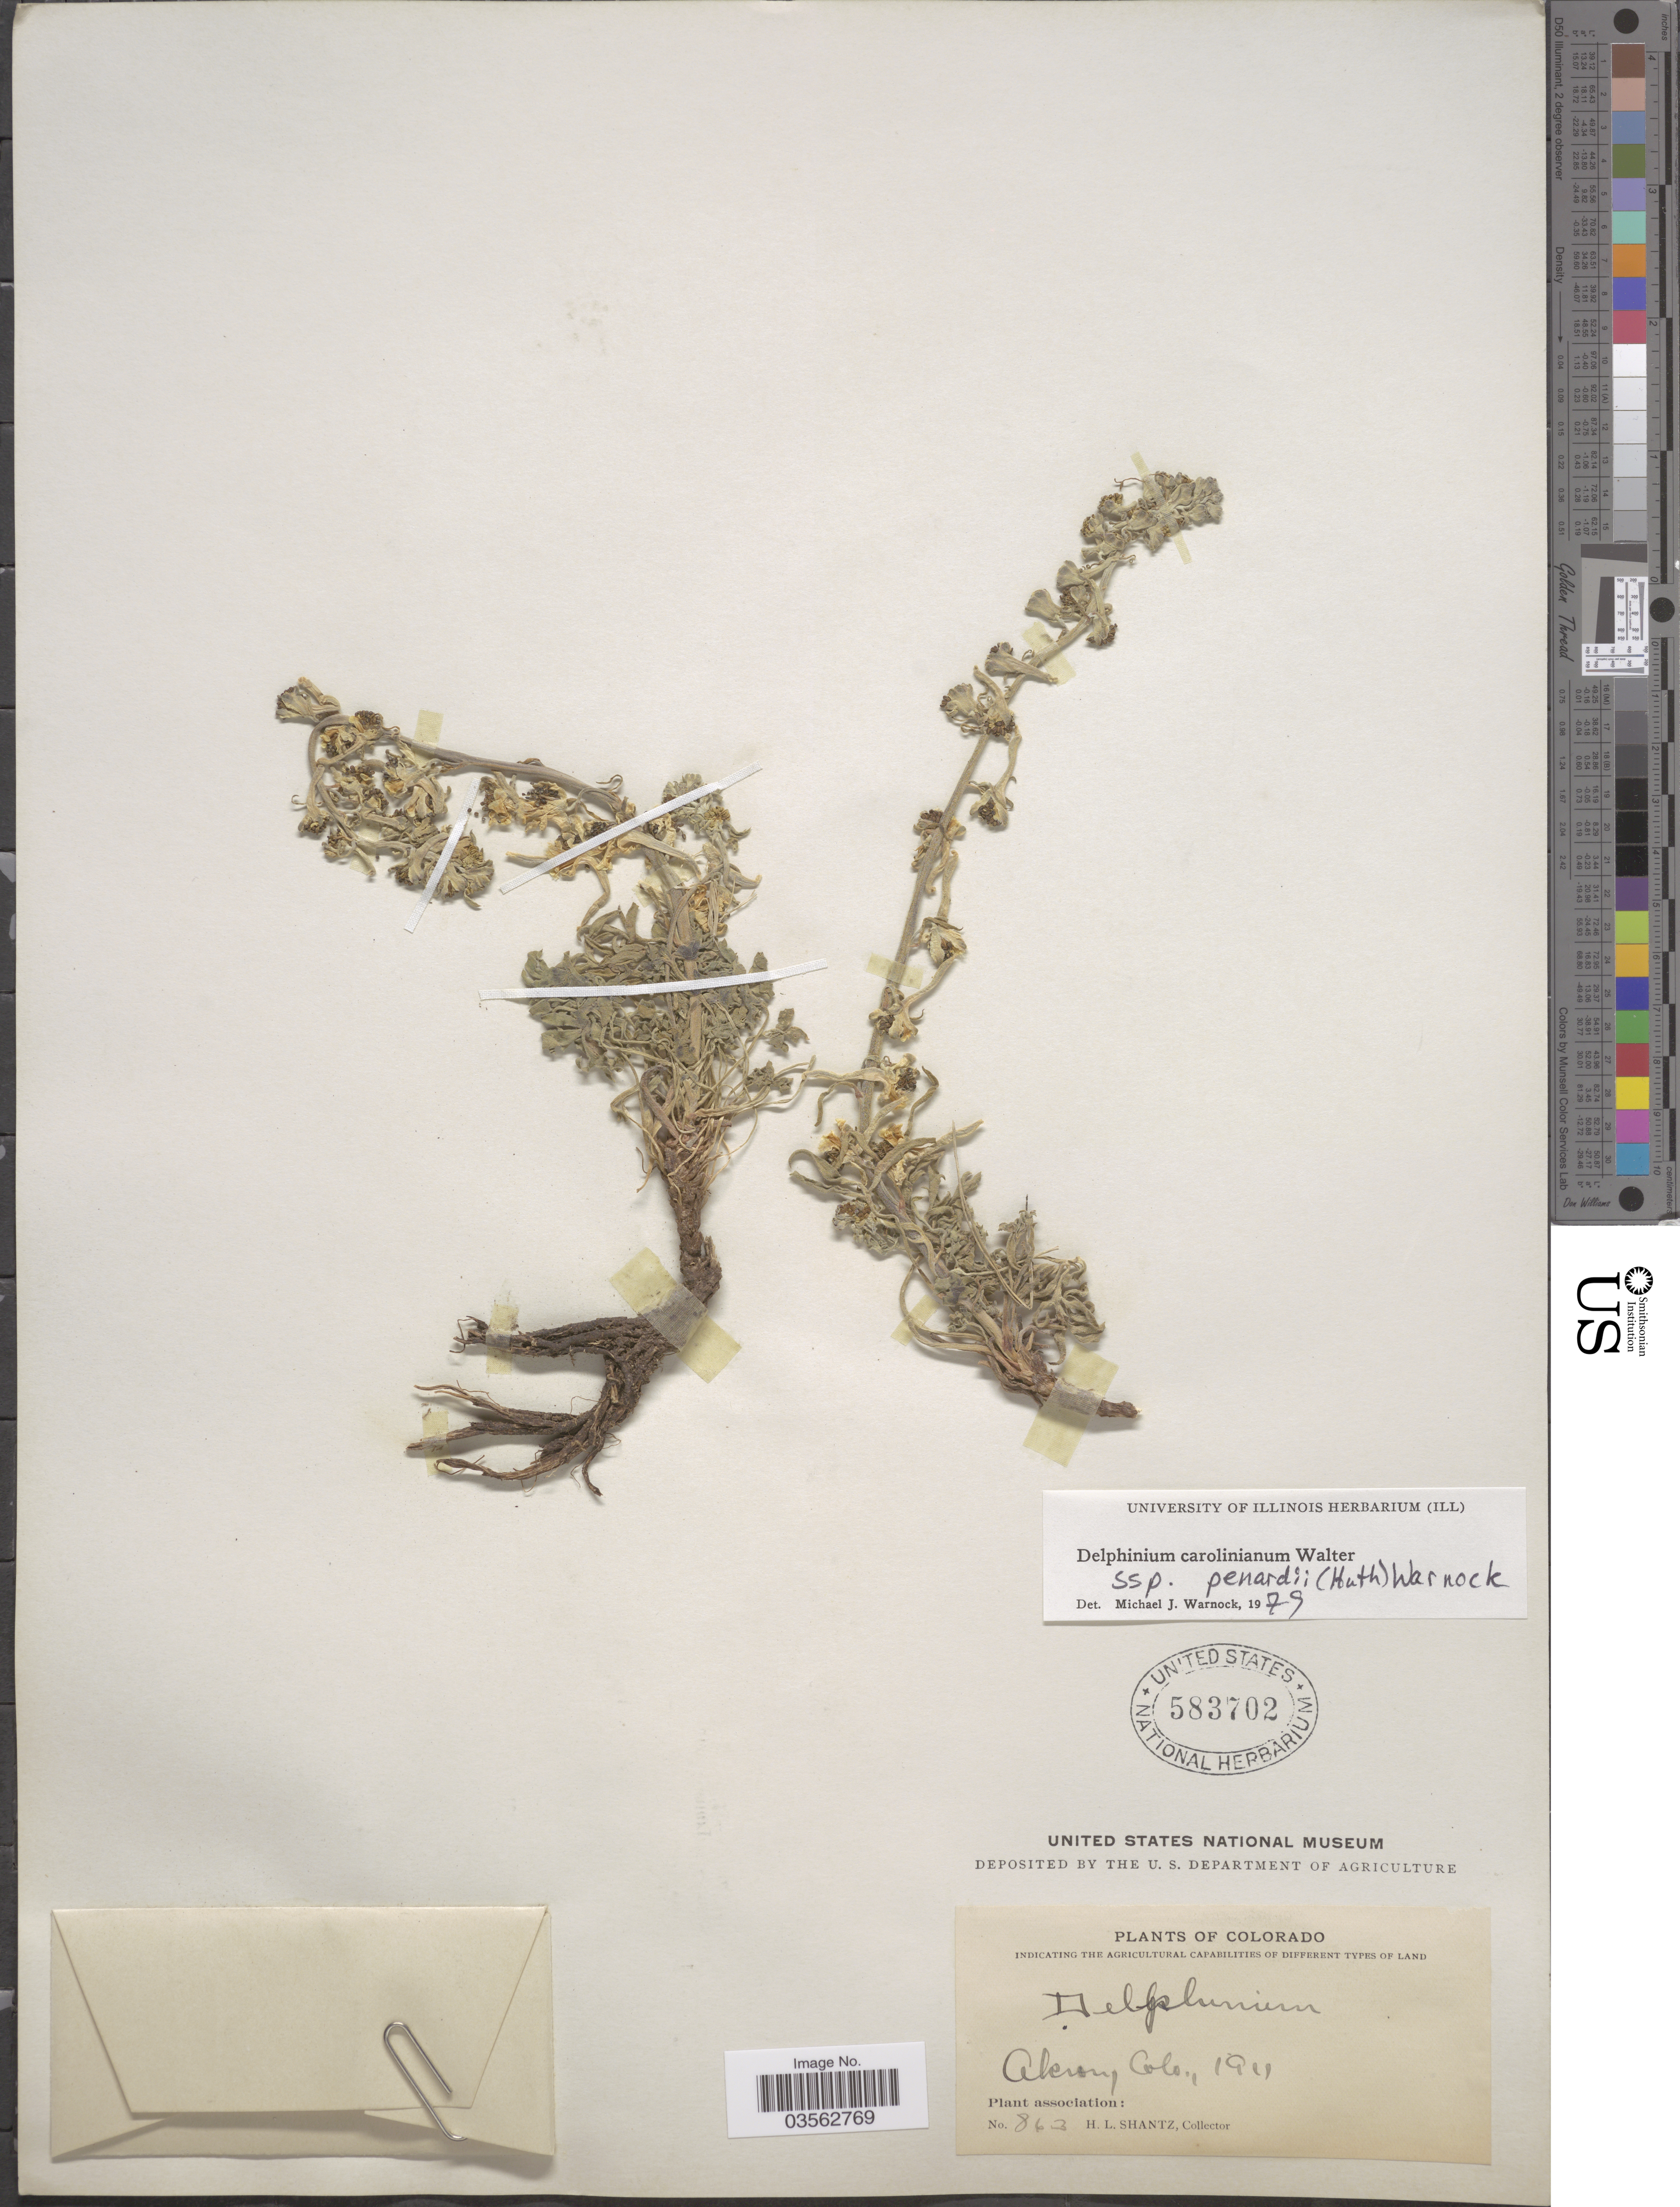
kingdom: Plantae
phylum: Tracheophyta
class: Magnoliopsida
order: Ranunculales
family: Ranunculaceae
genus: Delphinium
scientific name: Delphinium carolinianum subsp. penardii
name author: (Huth) M.J. Warnock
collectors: H. Shantz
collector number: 863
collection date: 1911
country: United States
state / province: Colorado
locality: Akron.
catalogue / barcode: US 583702